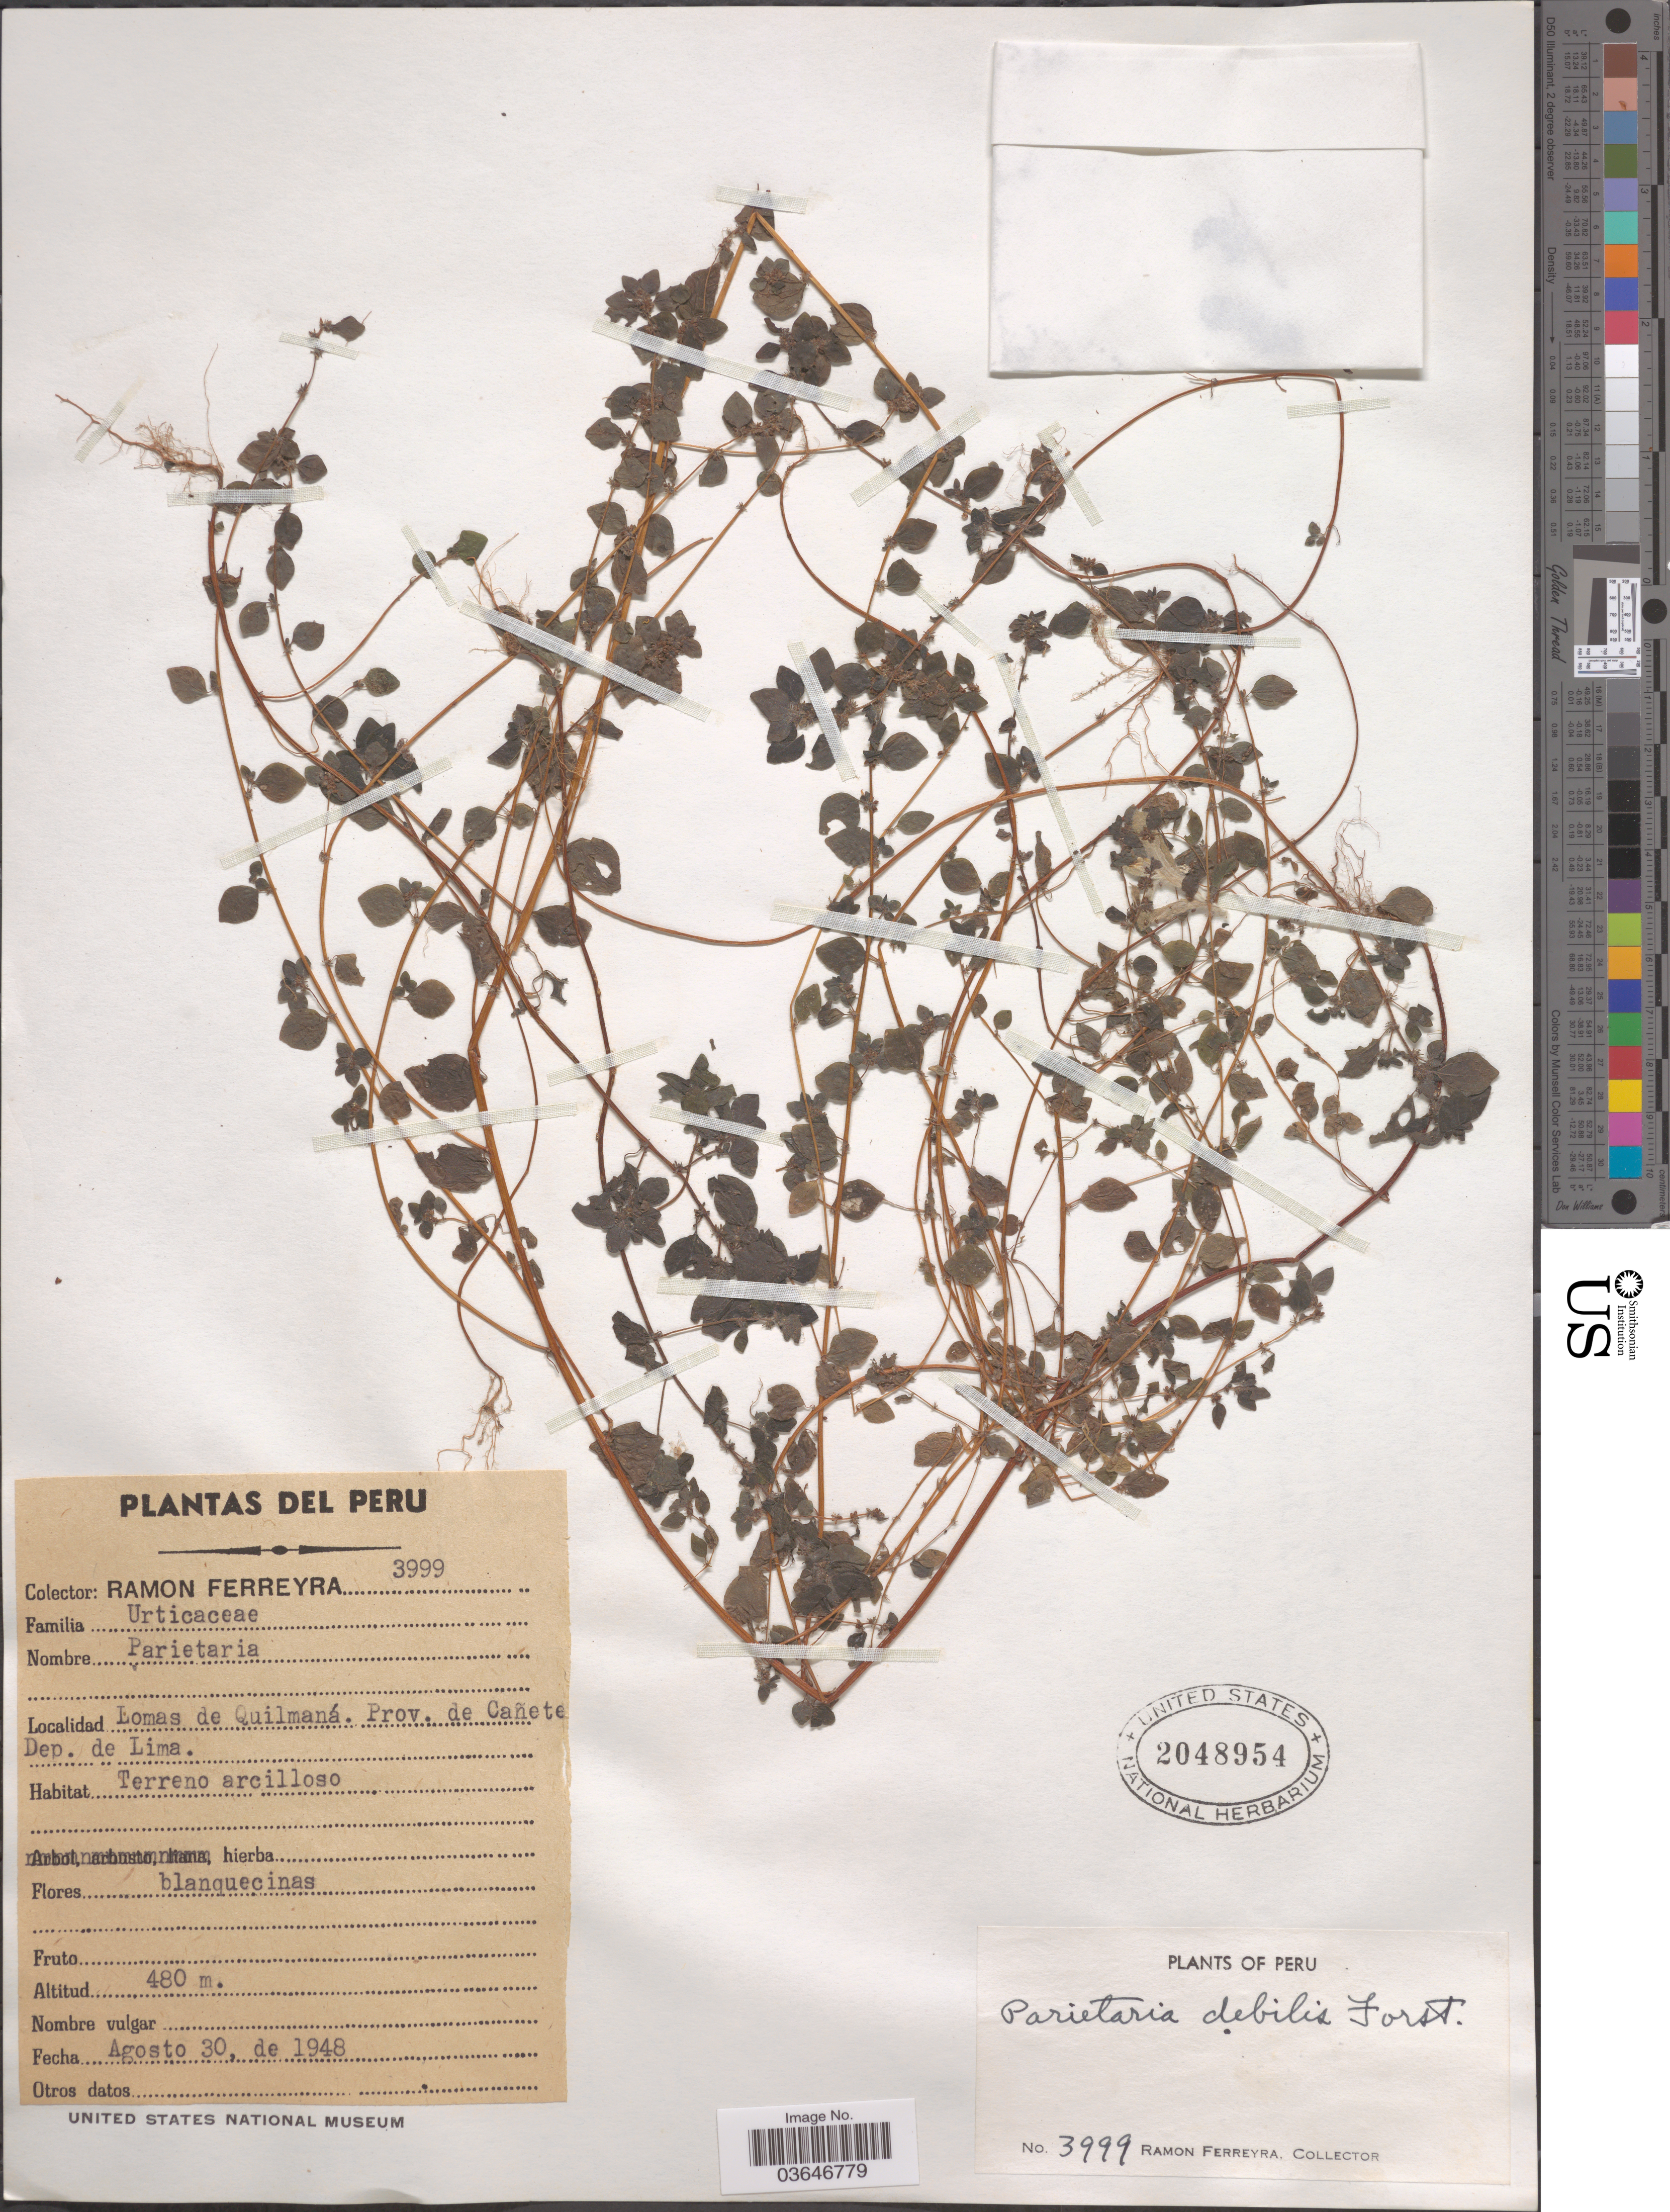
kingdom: Plantae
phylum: Tracheophyta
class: Magnoliopsida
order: Rosales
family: Urticaceae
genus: Parietaria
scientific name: Parietaria debilis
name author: G. Forst.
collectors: R. A. Ferreyra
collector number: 3999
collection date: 1948-08-30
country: Peru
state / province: Lima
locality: Lomas de Quilmaná. Prov. de Cañete. Dep. de Lima.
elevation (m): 480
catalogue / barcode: US 2048954